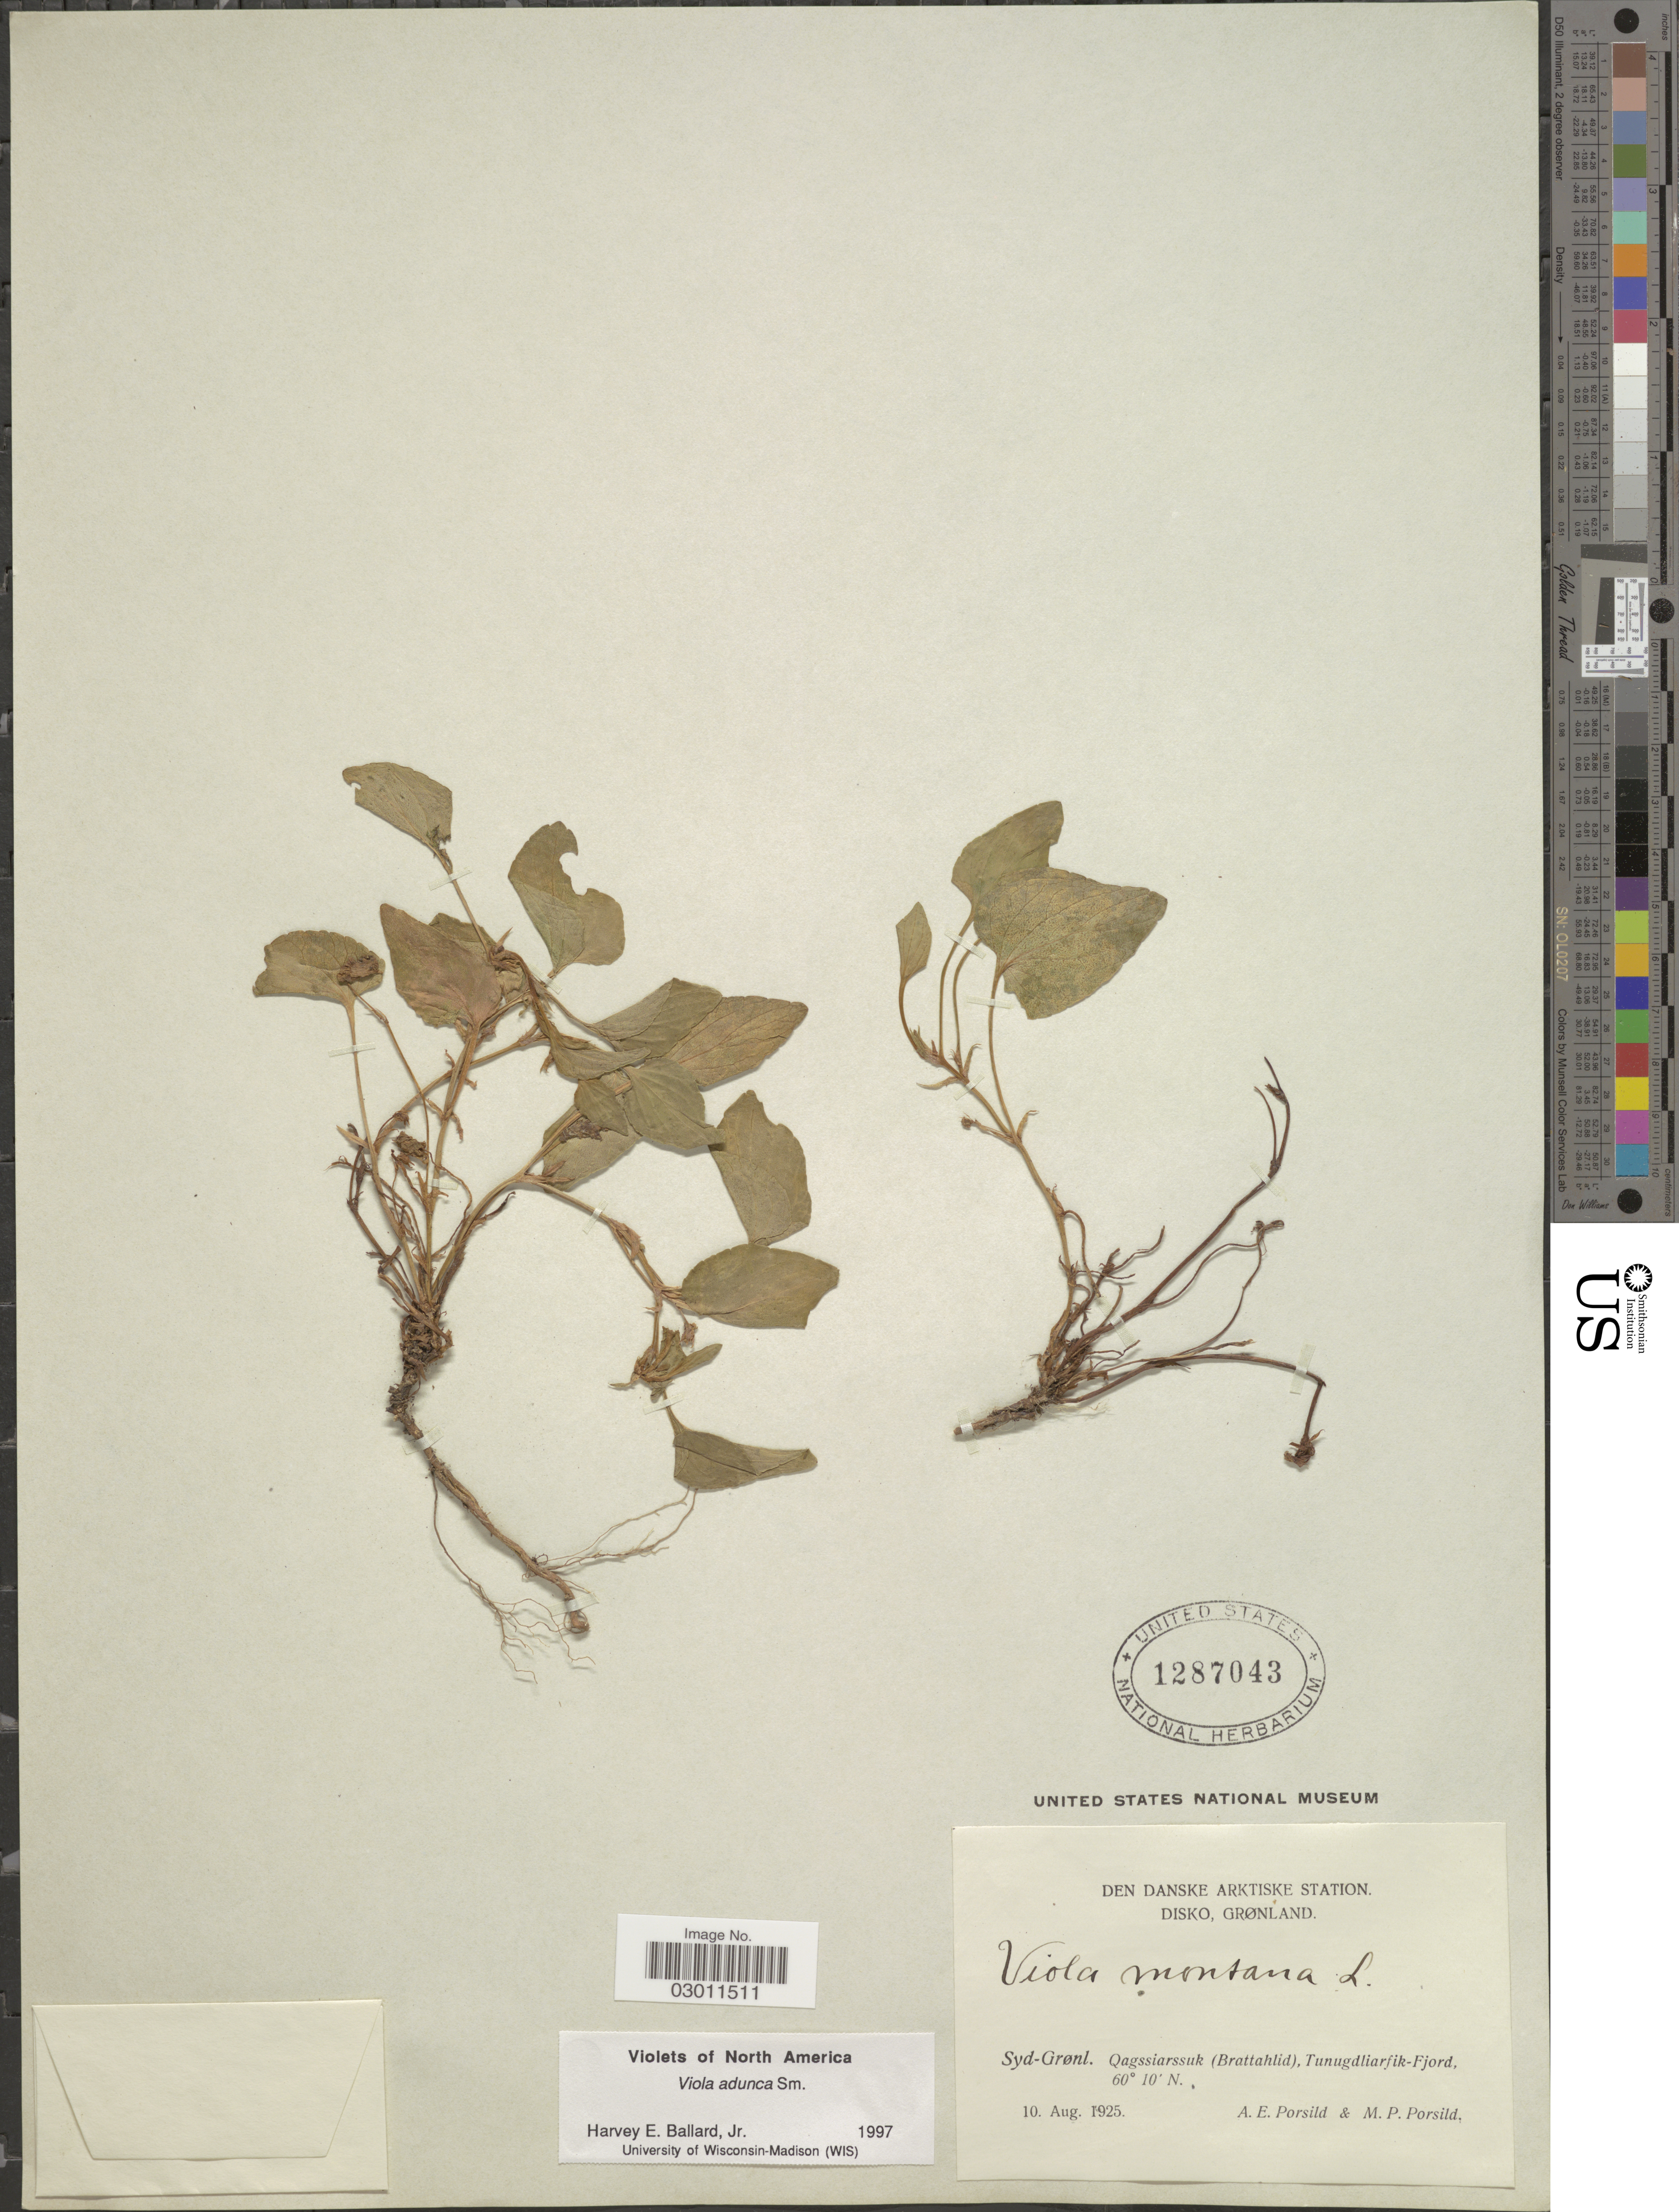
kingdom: Plantae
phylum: Tracheophyta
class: Magnoliopsida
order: Malpighiales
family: Violaceae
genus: Viola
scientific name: Viola adunca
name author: Sm.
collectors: A. E. Porsild & M. P. Porsild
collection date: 1925-08-10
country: Greenland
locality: Den Danske Arktiske Station, Diske, Grønland, Syd-Grønl., Qagssiarssuk (Brattahlid), Tunugdliarfik-Fjord.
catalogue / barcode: US 1287043